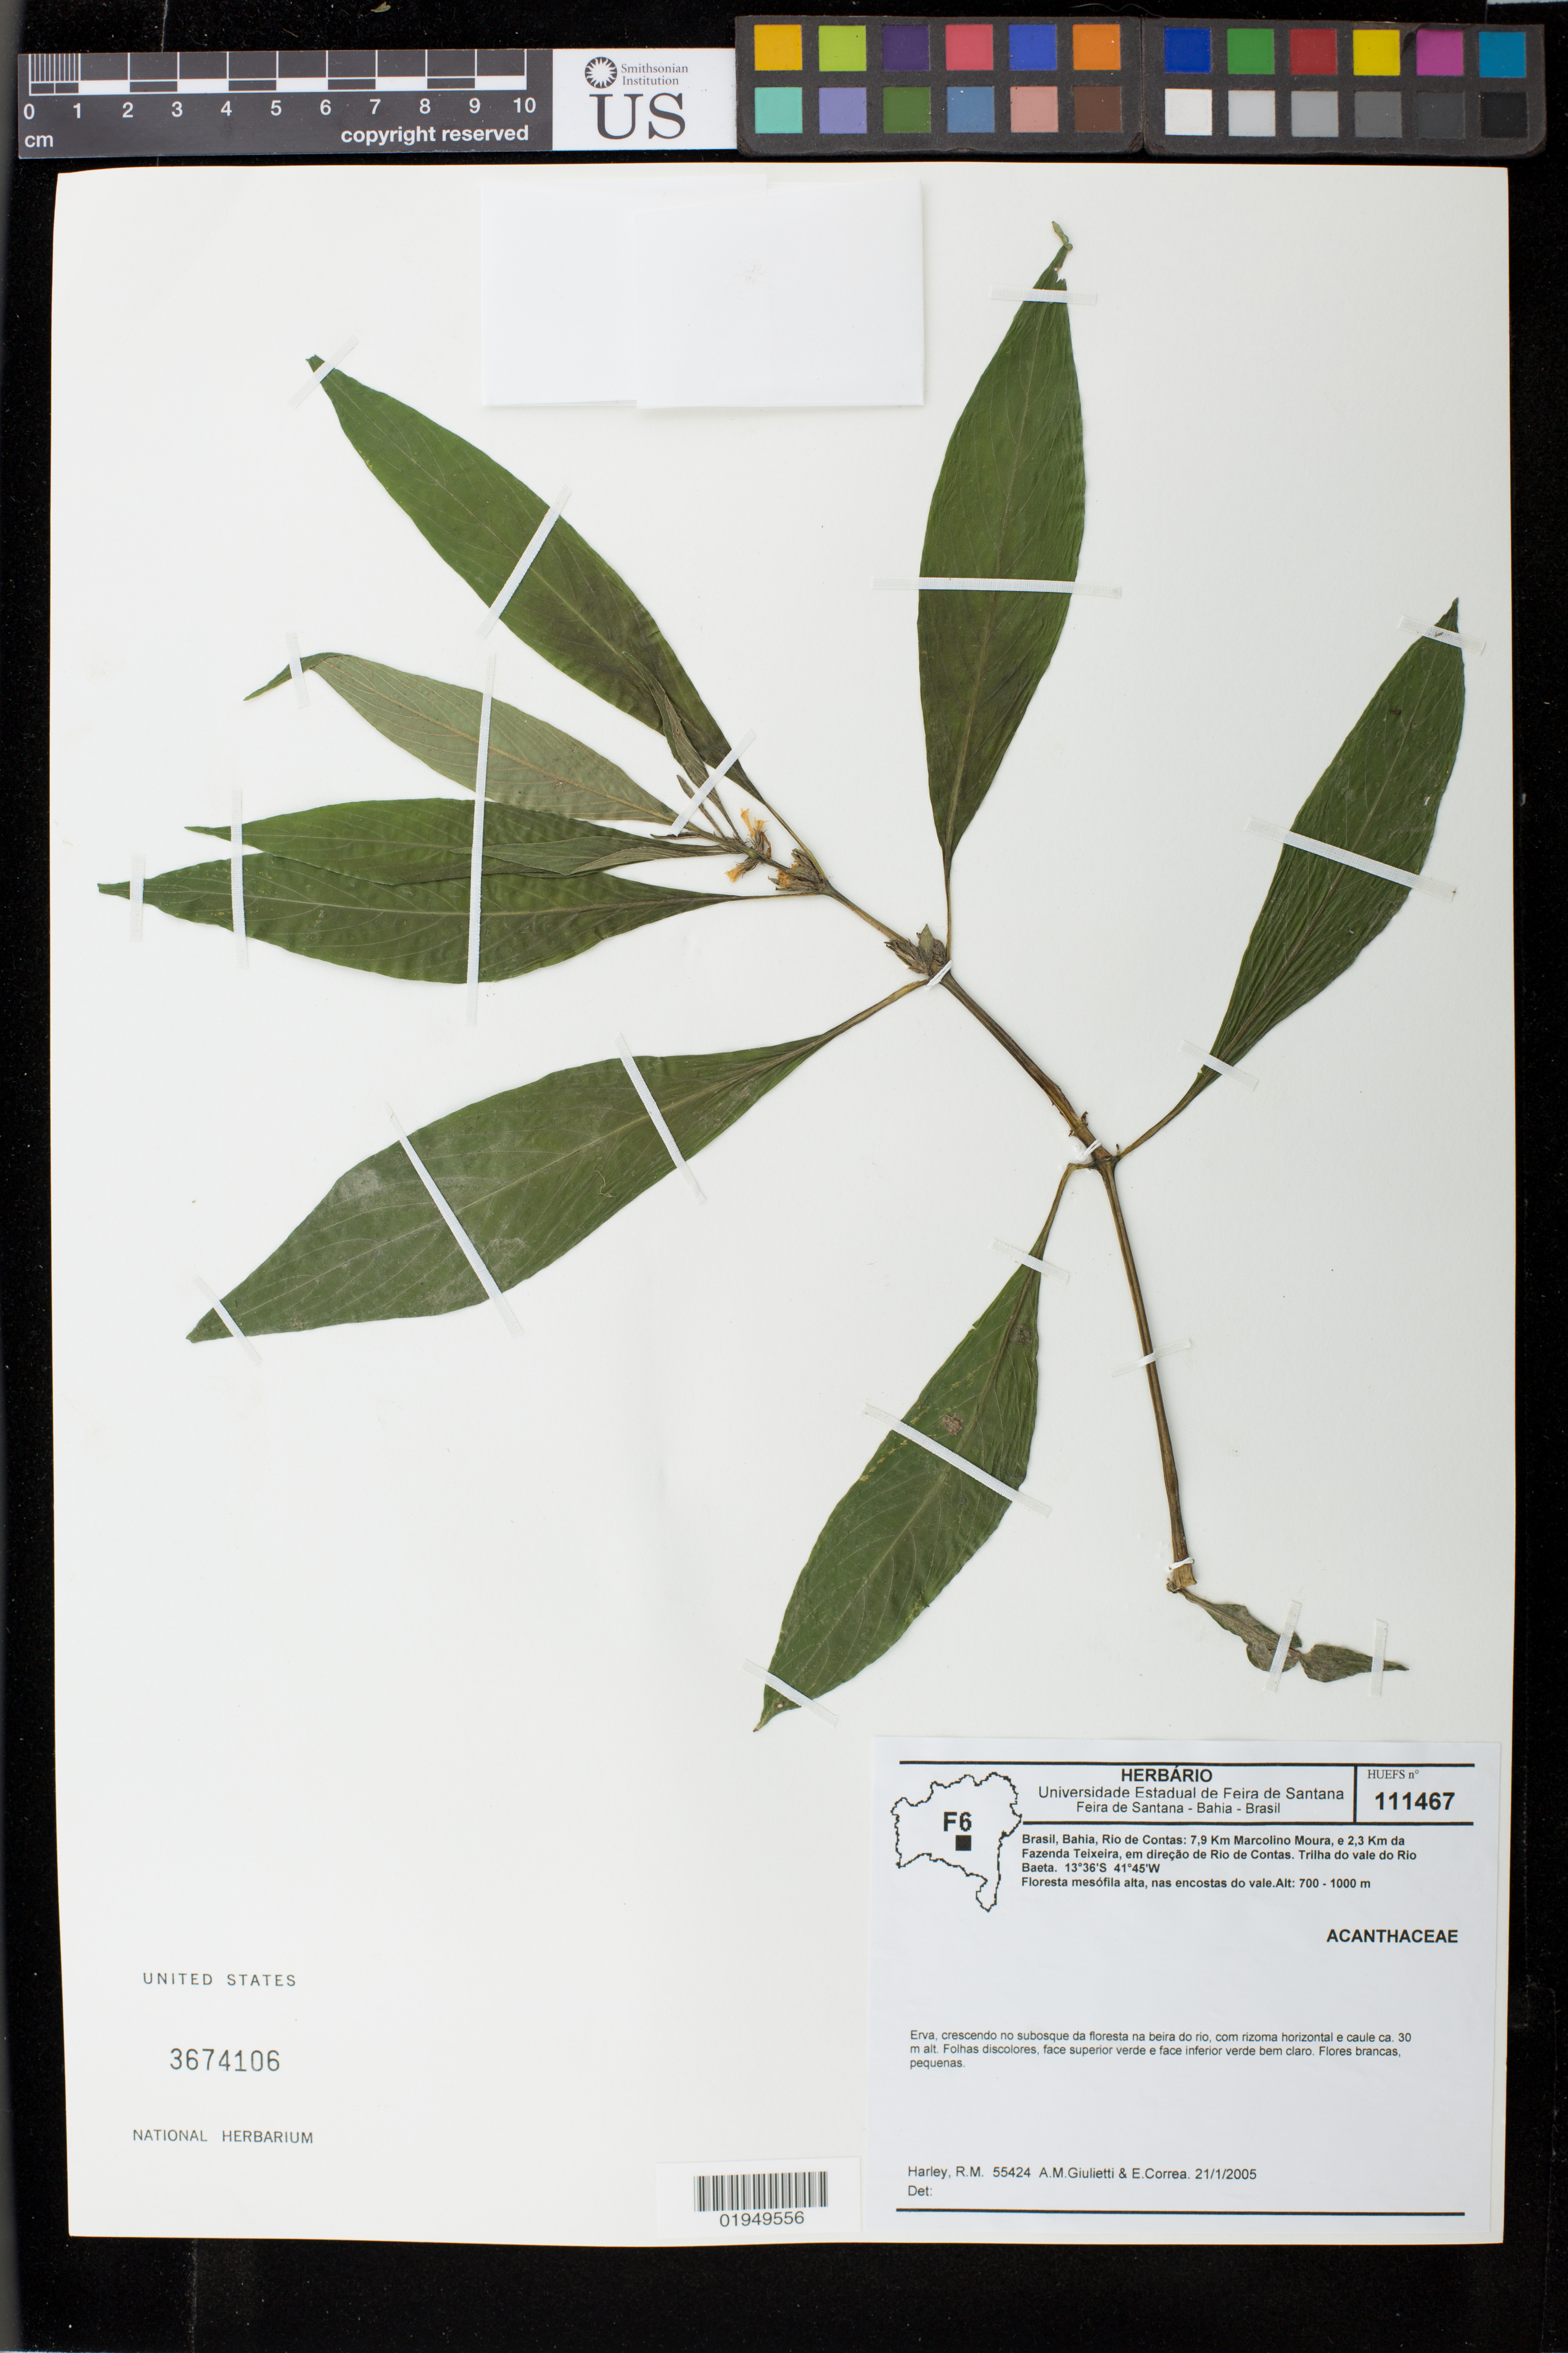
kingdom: Plantae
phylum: Tracheophyta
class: Magnoliopsida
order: Lamiales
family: Acanthaceae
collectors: R. M. Harley, A. Giulietti & E. Correa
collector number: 55424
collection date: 2005-01-21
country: Brazil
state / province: Bahia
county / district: Rio de Contas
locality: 7,9 km Marcolino Moura, e 2,3 km da Fazenda Teixeira, em direcao de Rio de Contas. Trilha do vale do Rio Baeta.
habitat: Floresta mesofila alta, nas encostas do vale.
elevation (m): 700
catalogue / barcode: US 3674106